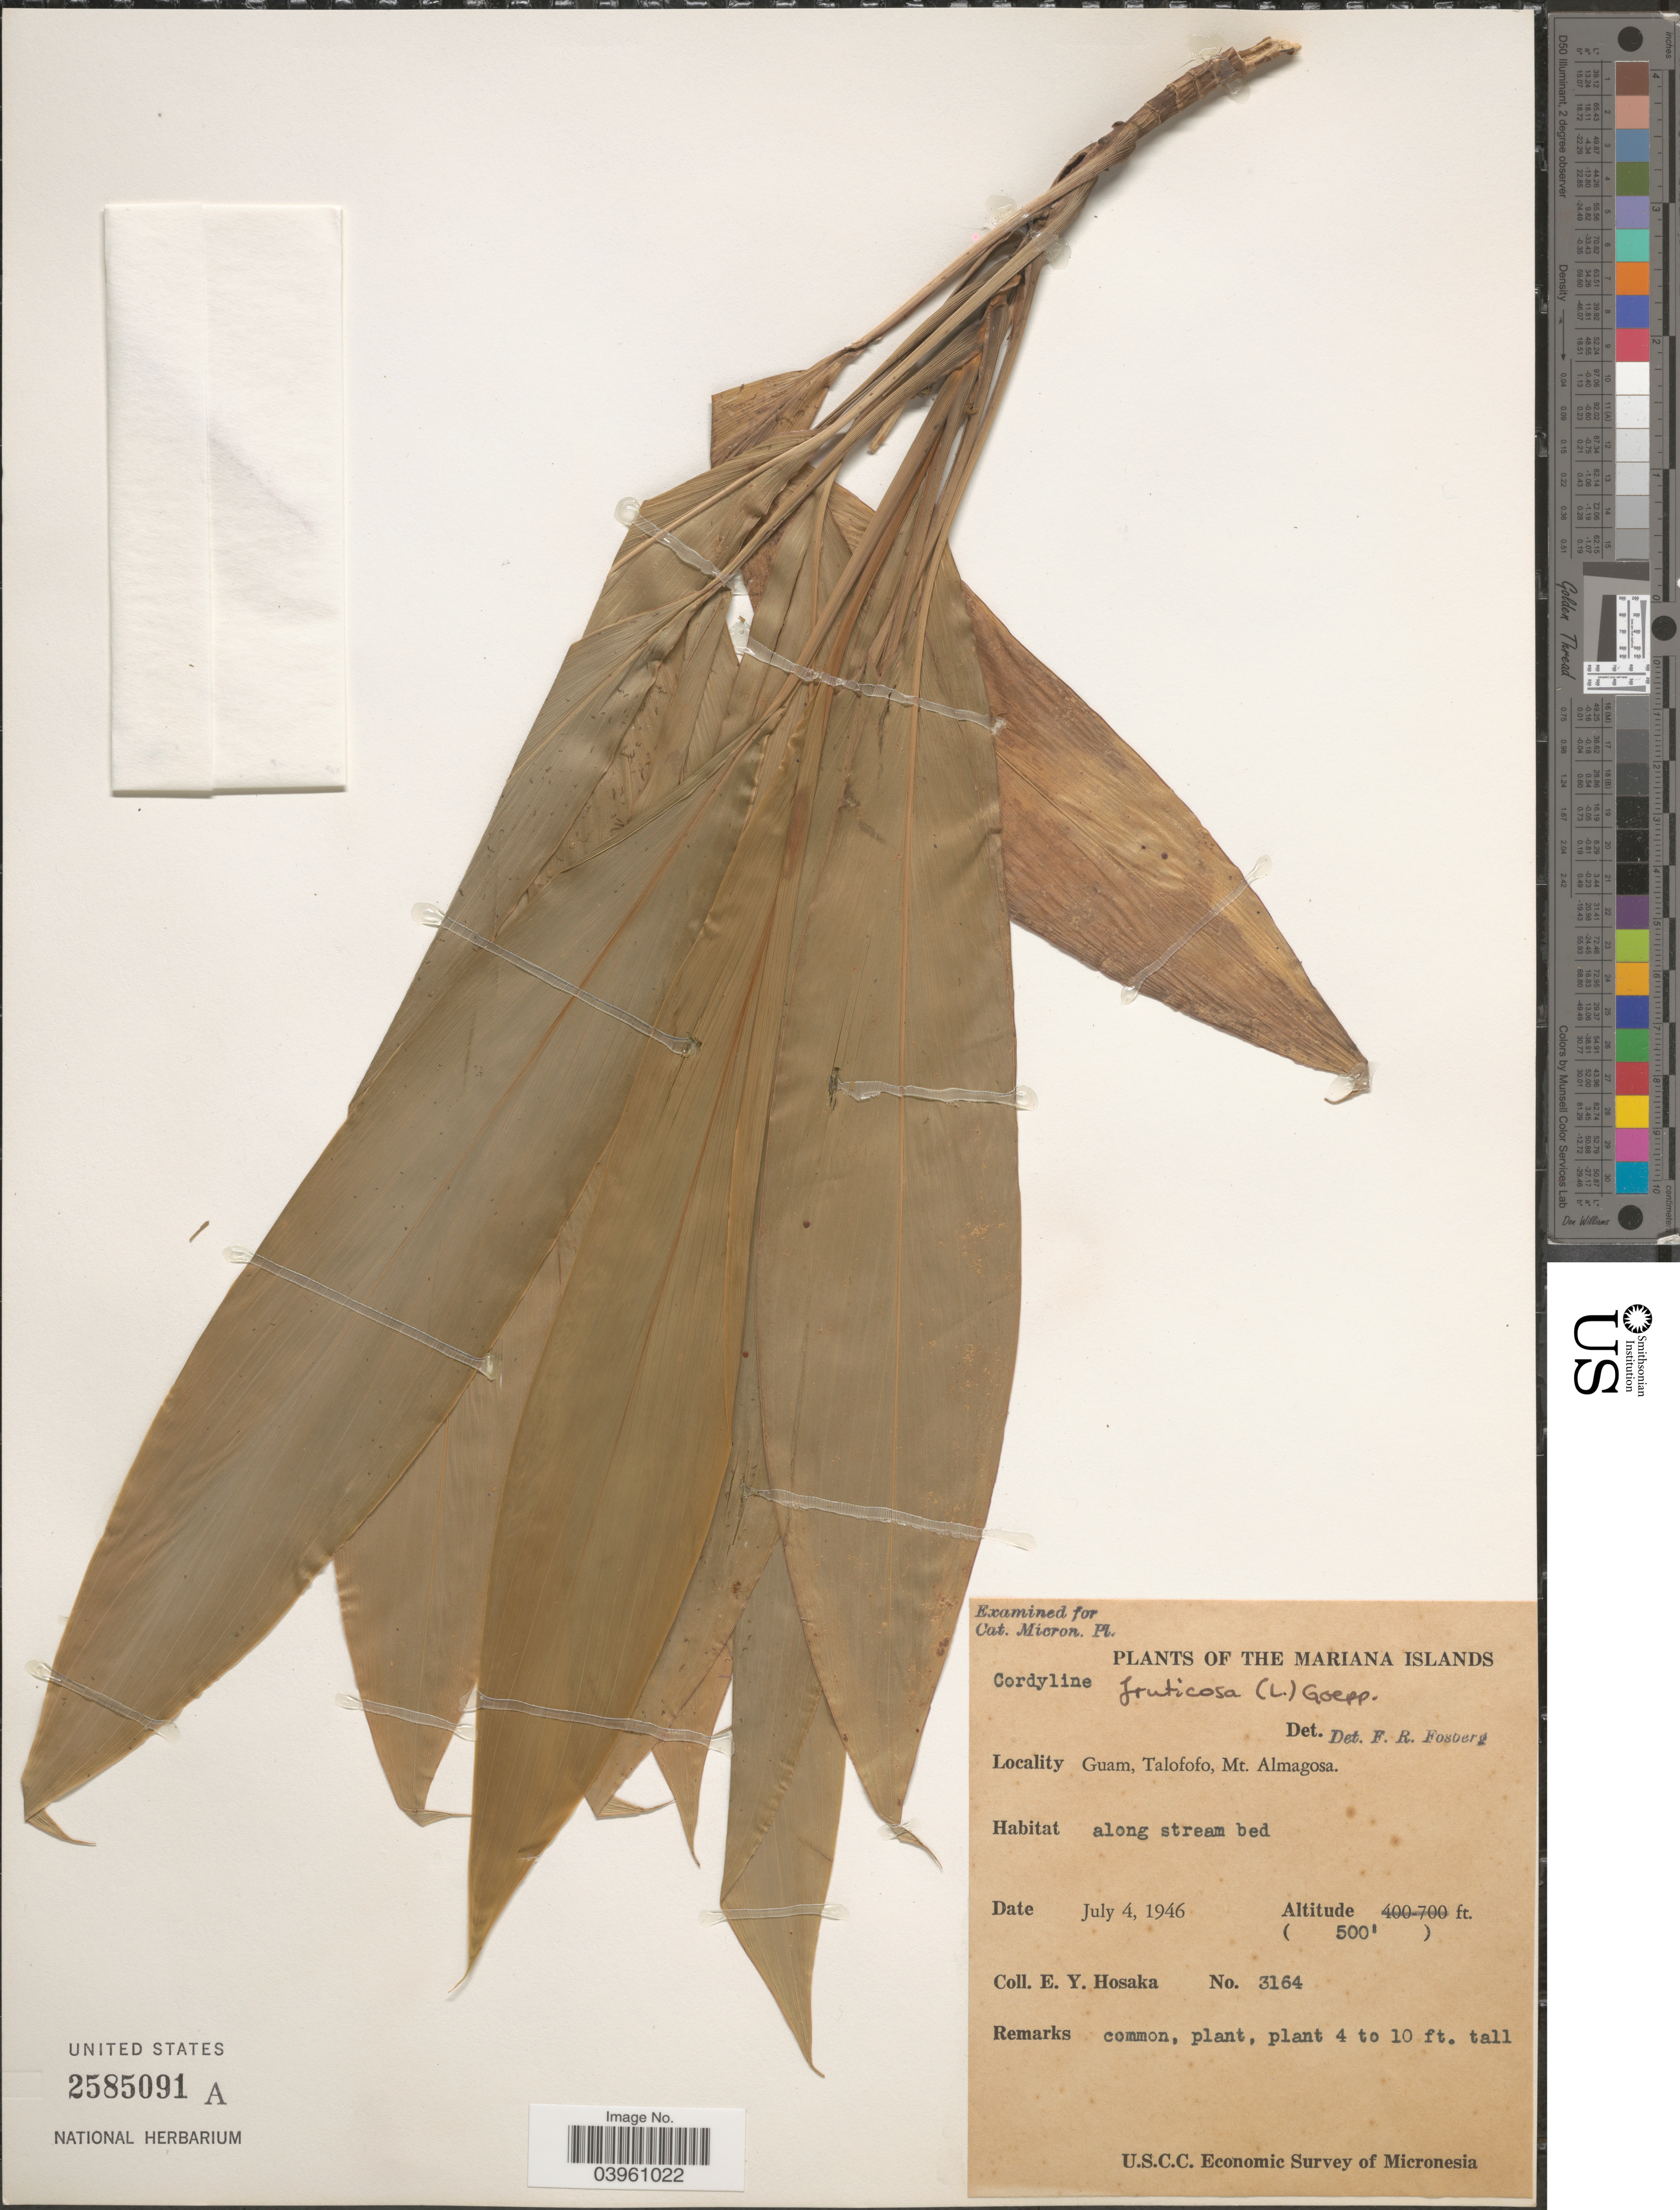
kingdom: Plantae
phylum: Tracheophyta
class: Liliopsida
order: Asparagales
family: Asparagaceae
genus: Cordyline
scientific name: Cordyline fruticosa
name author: (L.) A. Chev.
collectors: E. Y. Hosaka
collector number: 3164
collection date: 1946-07-04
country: Guam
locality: The Mariana Islands. Talofofo, Mt. Almagosa.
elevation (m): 152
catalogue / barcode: US 2585091A